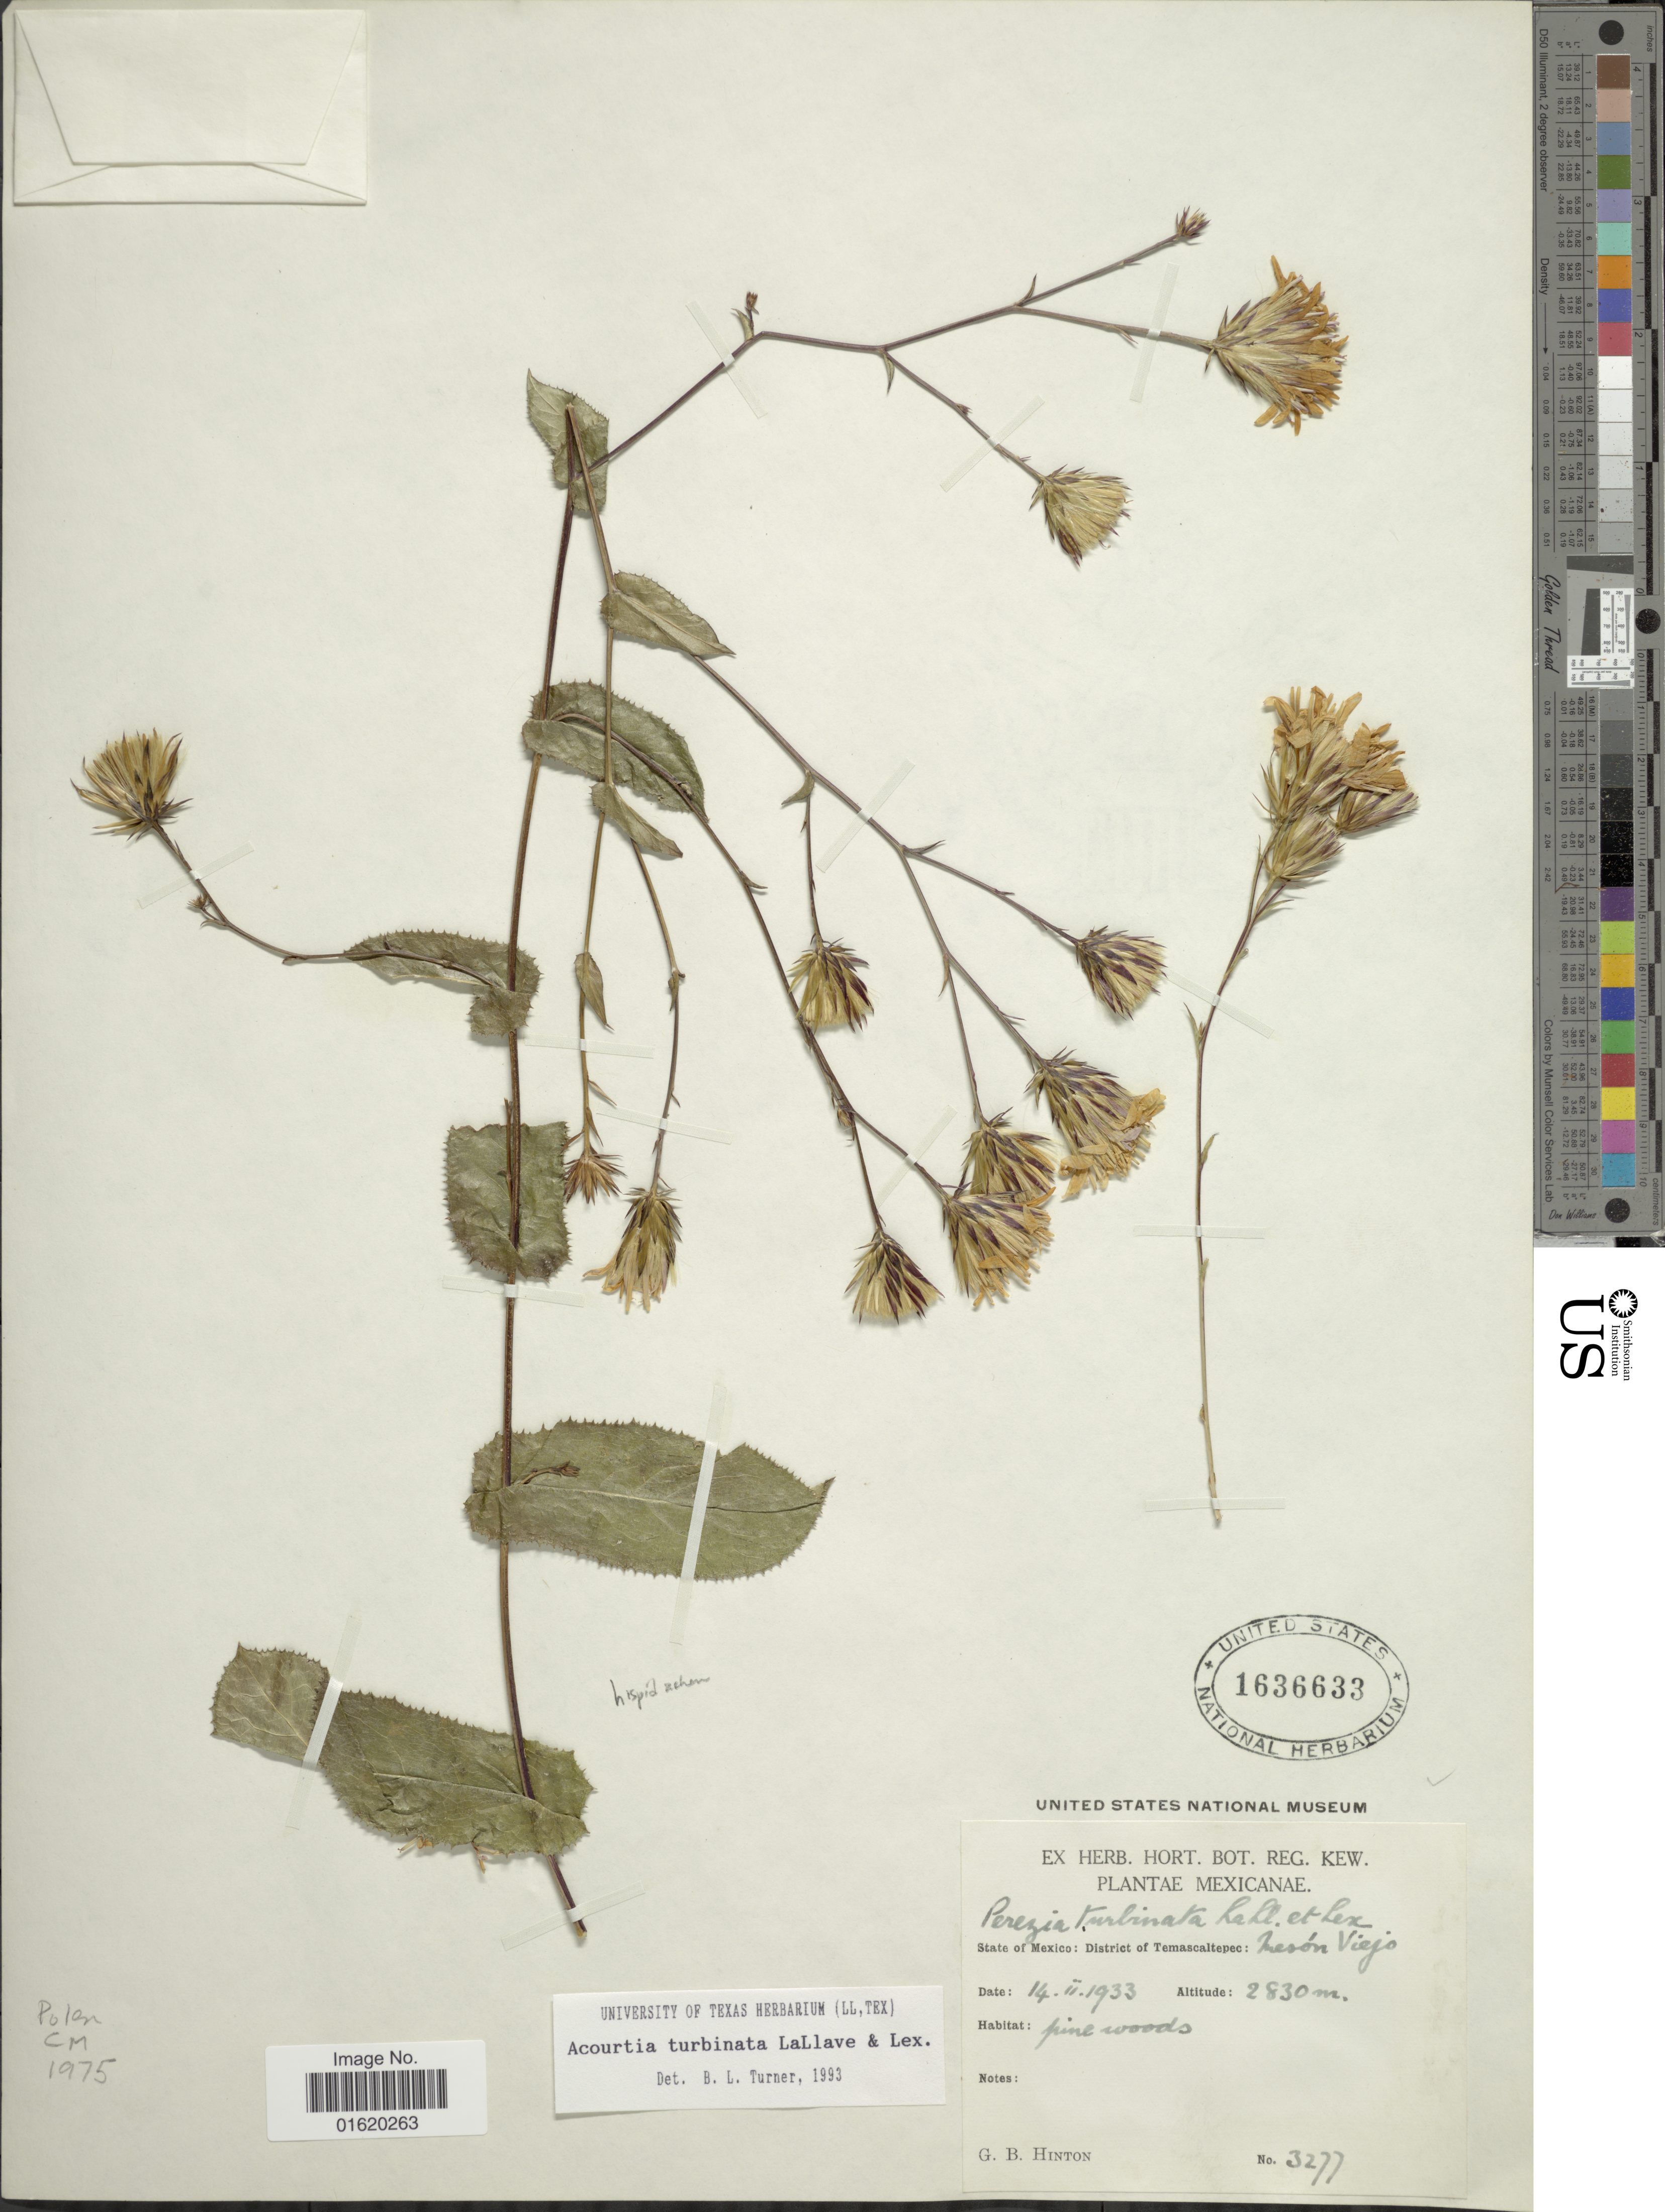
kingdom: Plantae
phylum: Tracheophyta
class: Magnoliopsida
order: Asterales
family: Asteraceae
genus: Acourtia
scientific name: Acourtia turbinata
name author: (La Llave & Lex.) Reveal & R.M. King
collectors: G. B. Hinton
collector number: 3277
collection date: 1933-02-14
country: Mexico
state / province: México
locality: District of Temascaltepec, Mesón Viejo, pine woods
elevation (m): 2830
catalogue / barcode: US 1636633